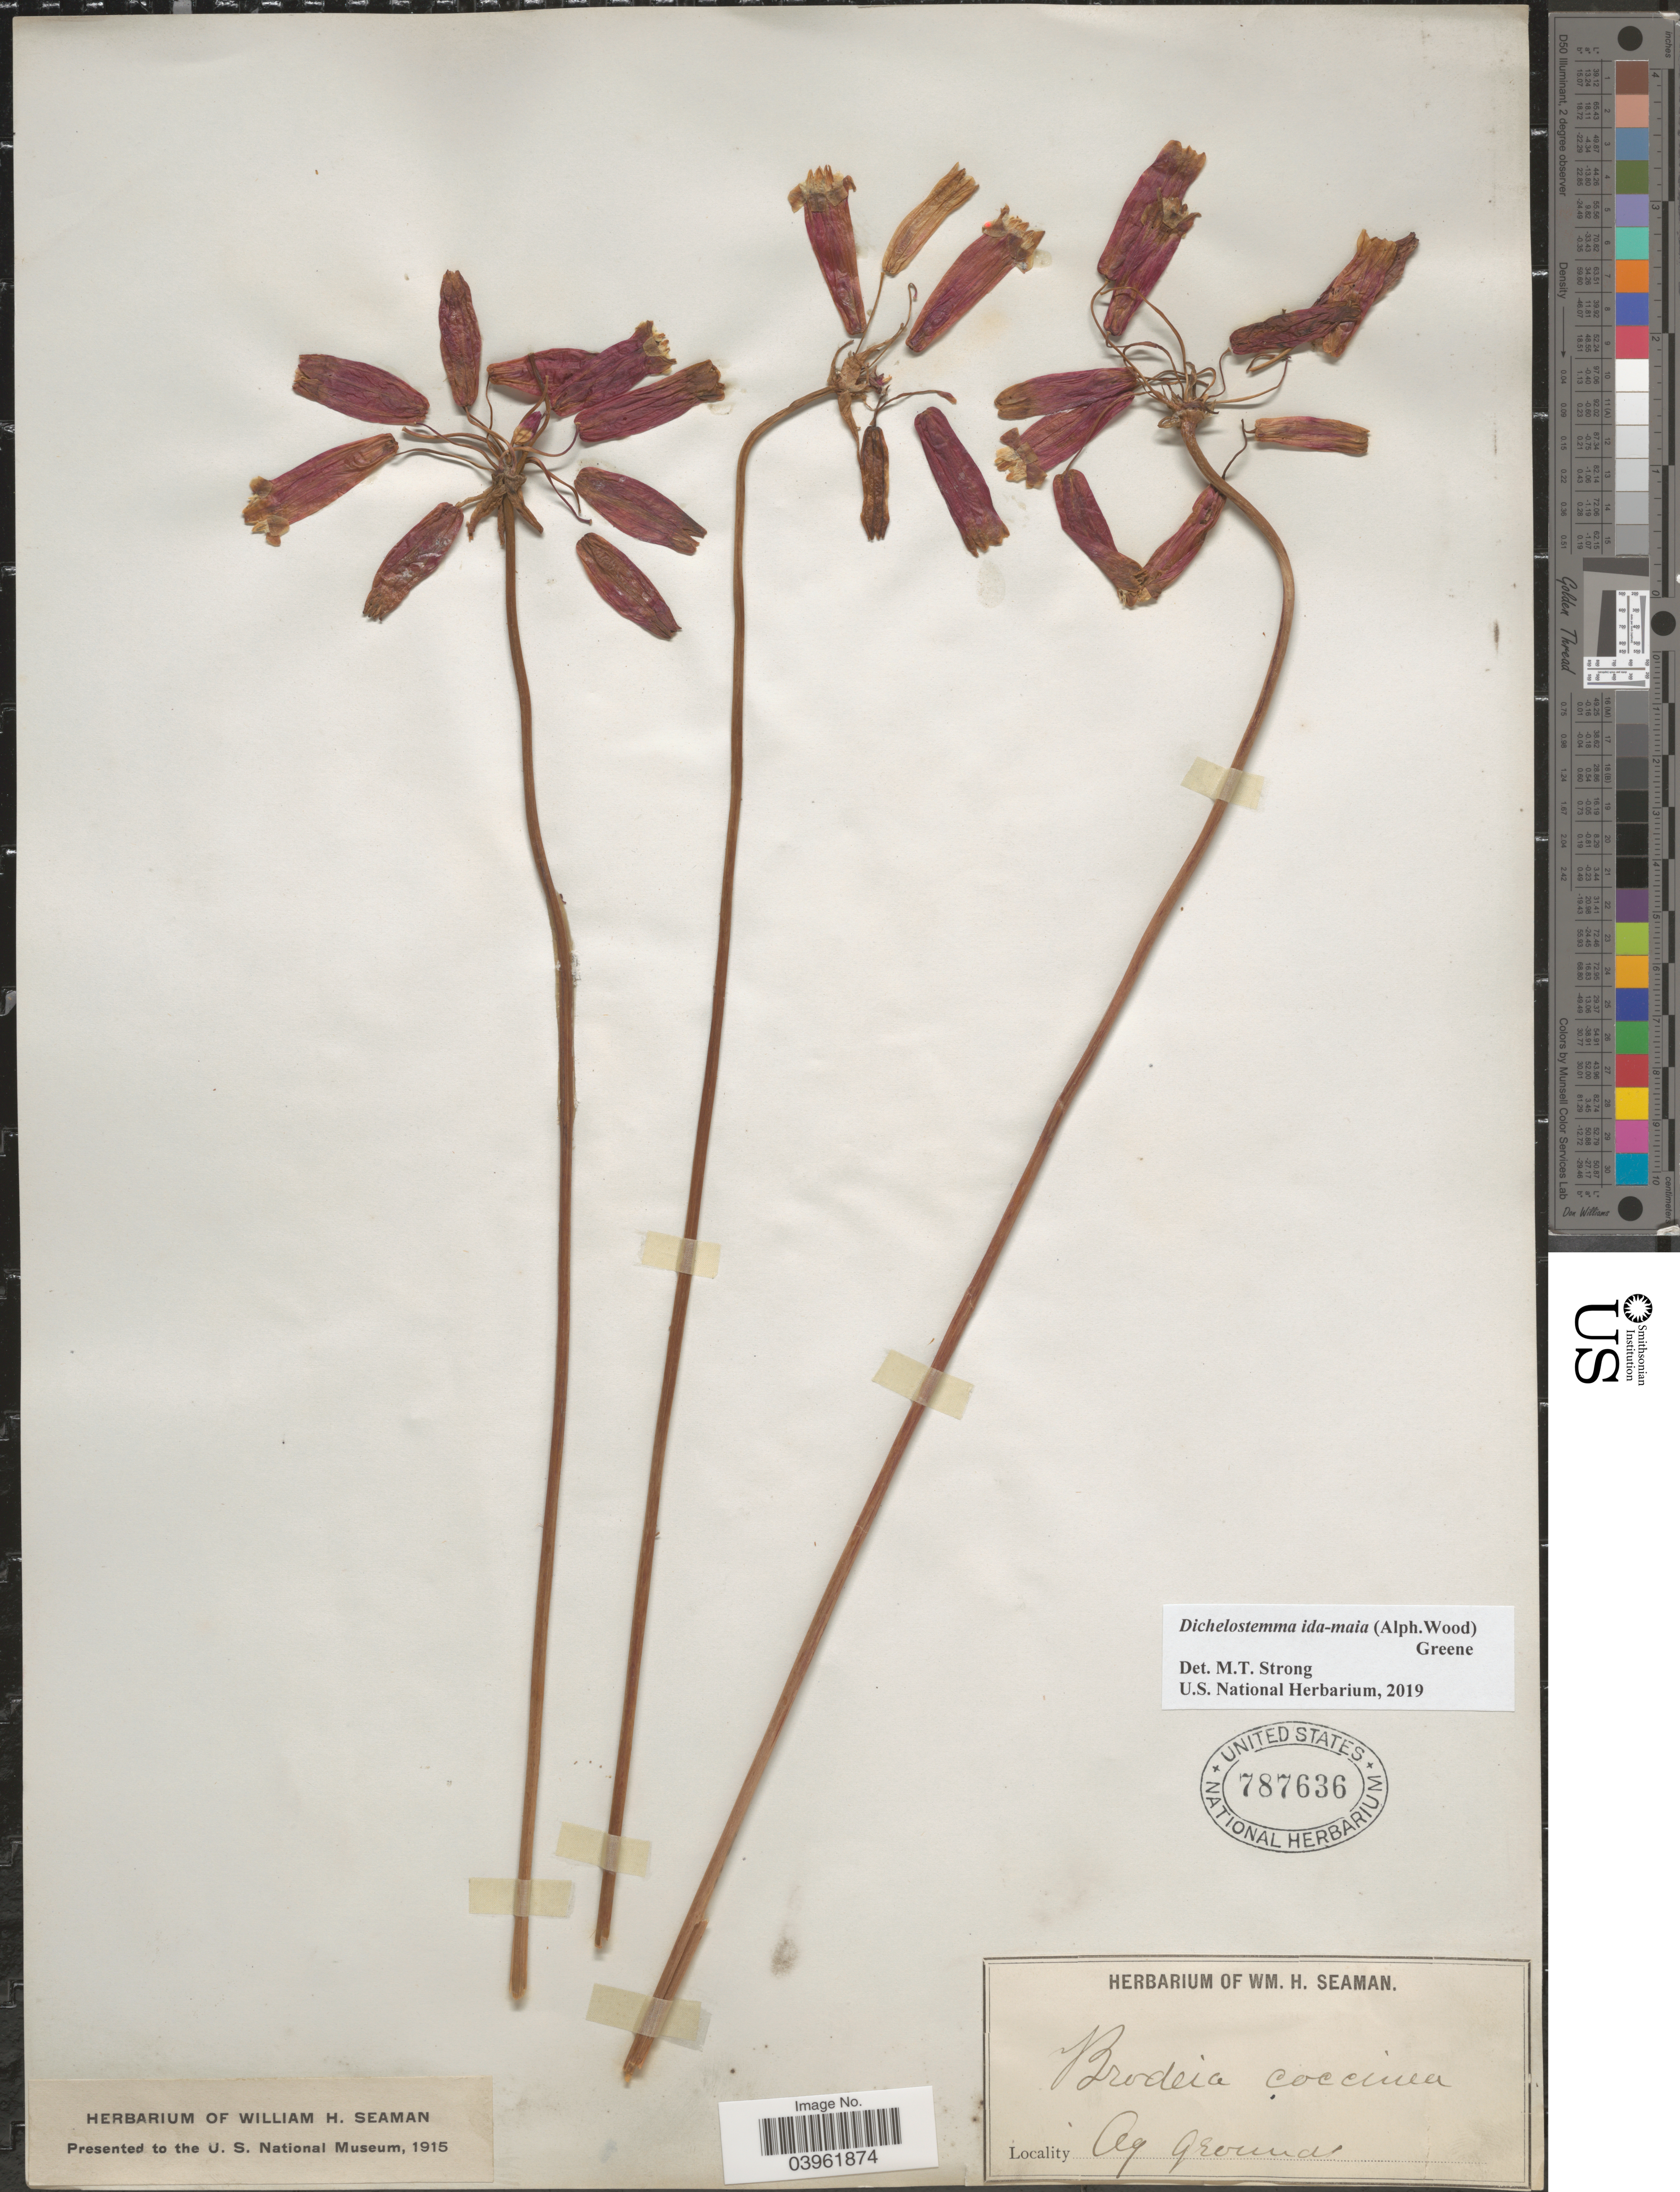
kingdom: Plantae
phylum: Tracheophyta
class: Liliopsida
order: Asparagales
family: Asparagaceae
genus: Dichelostemma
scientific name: Dichelostemma ida-maia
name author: (Alph. Wood) Greene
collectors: Ex herb. W. H. Seaman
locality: Ag. grounds.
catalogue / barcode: US 787636